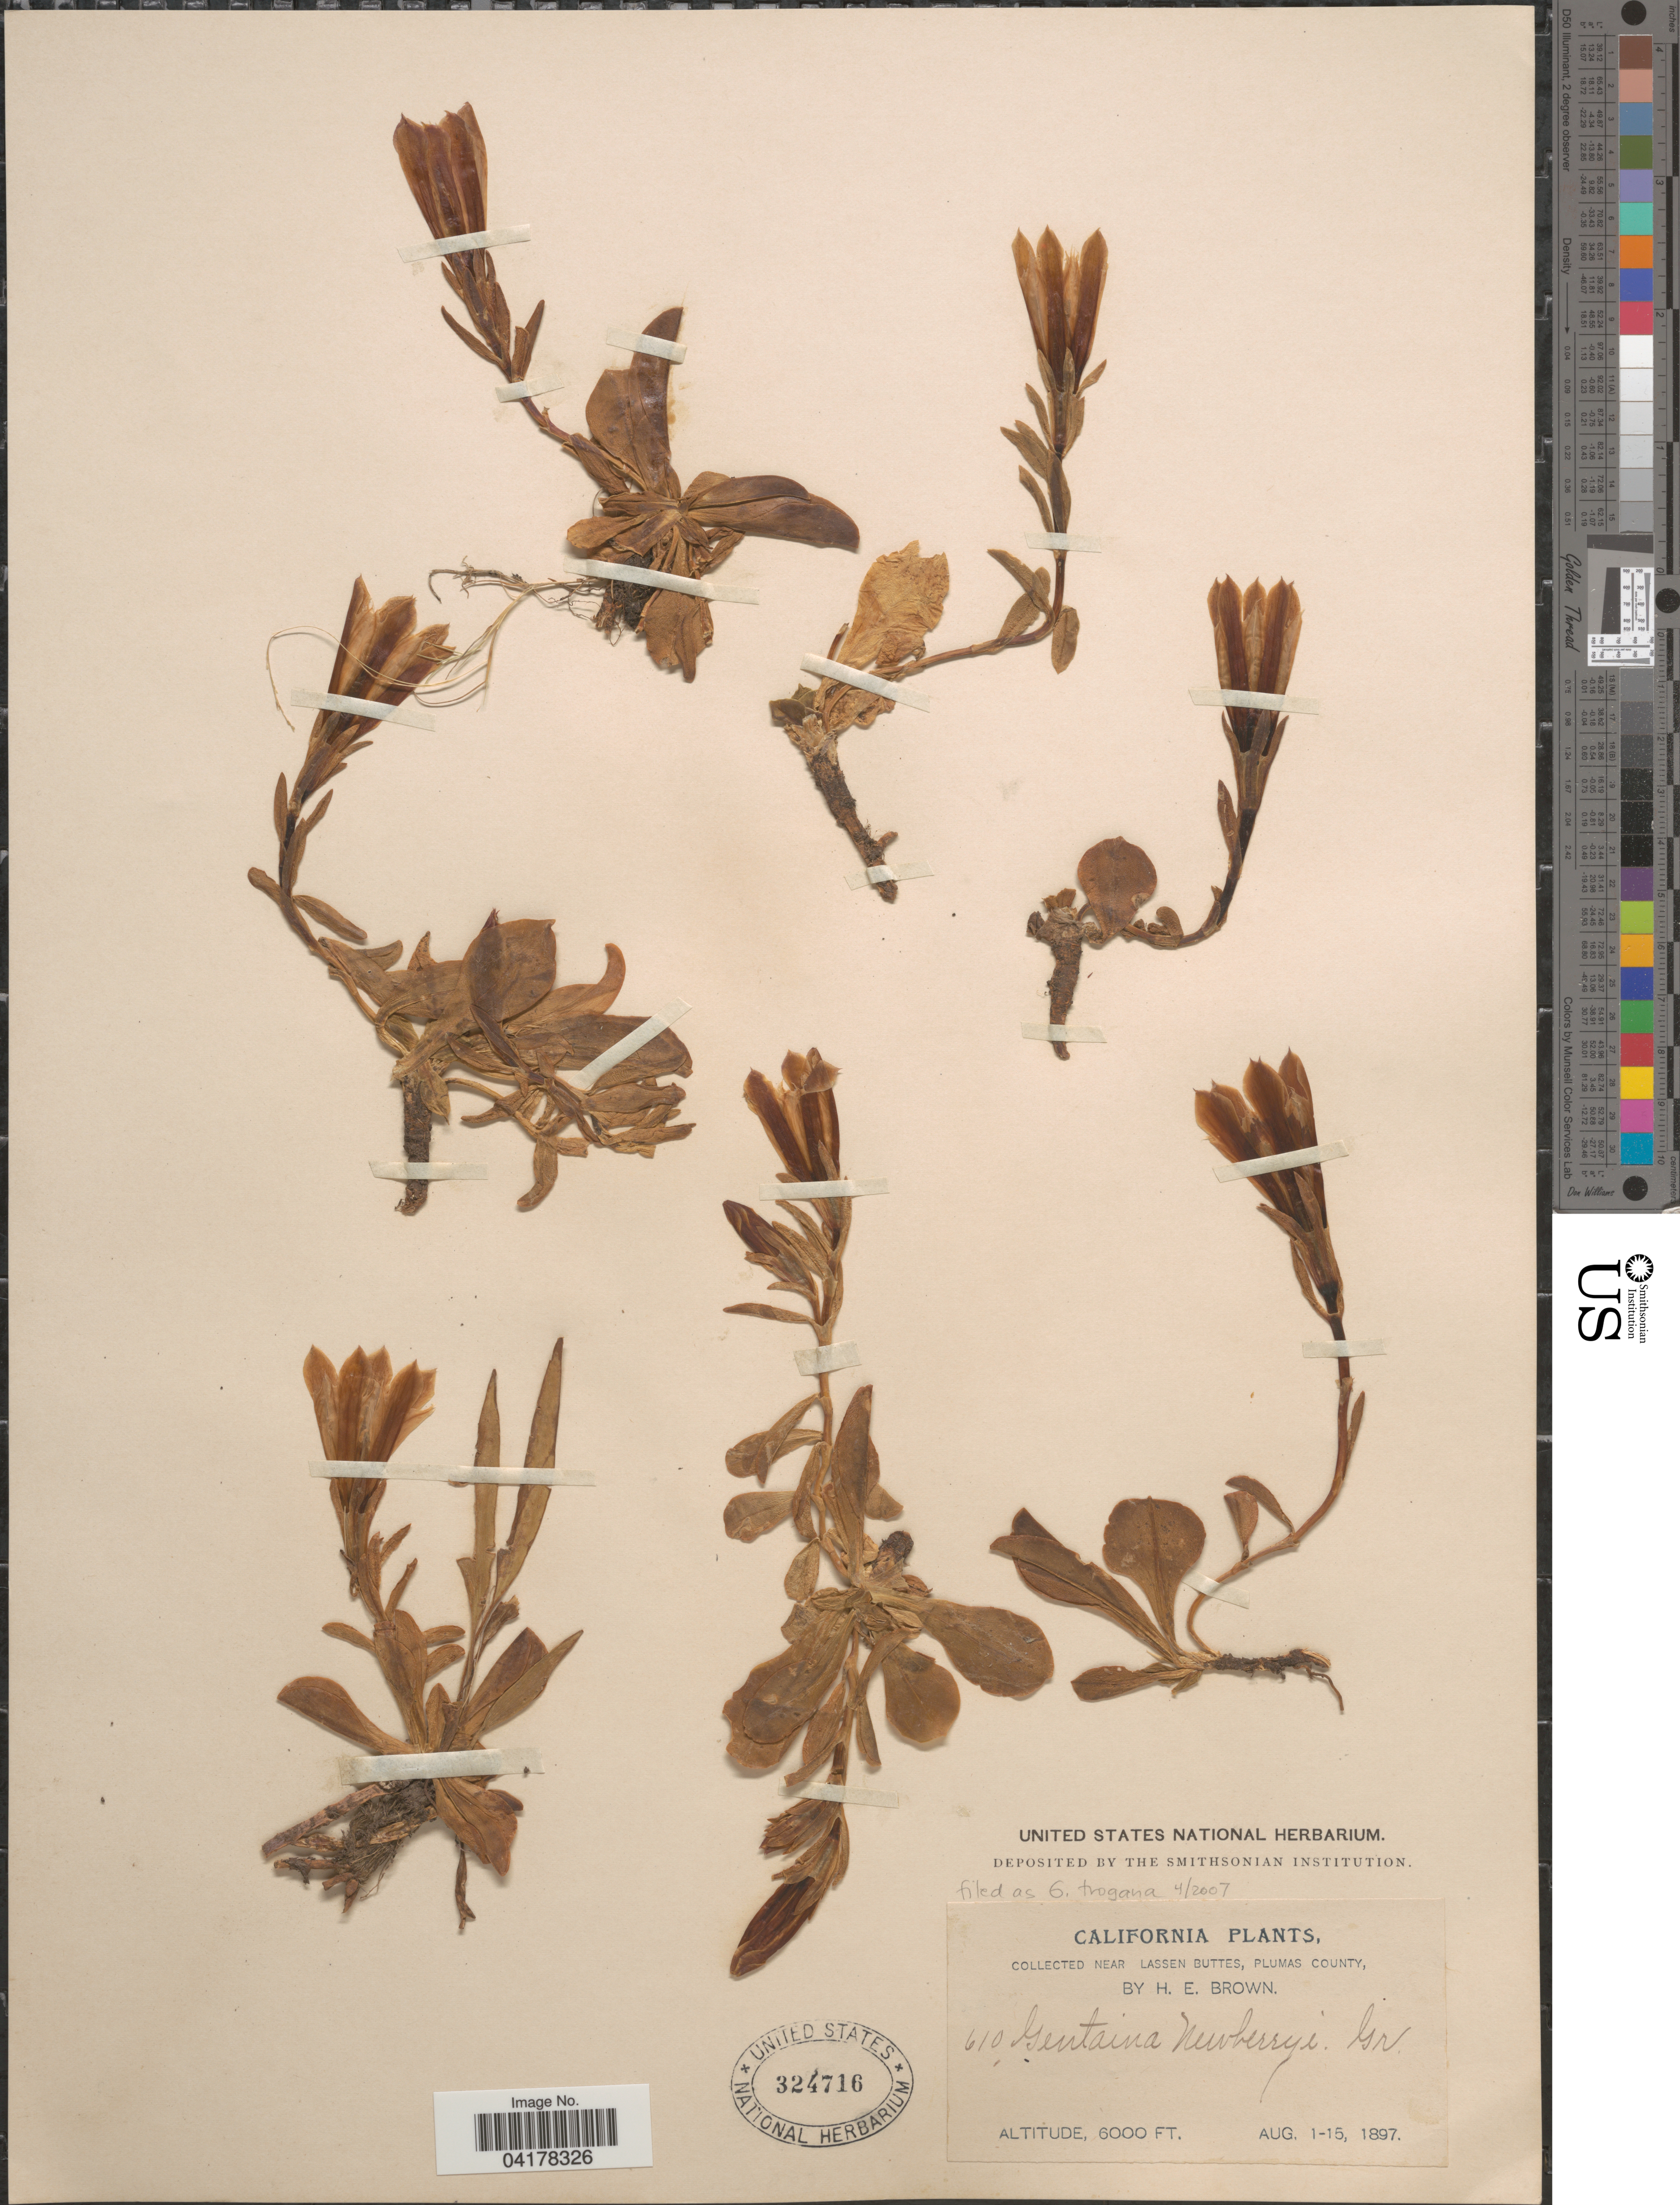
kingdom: Plantae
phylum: Tracheophyta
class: Magnoliopsida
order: Gentianales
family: Gentianaceae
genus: Gentiana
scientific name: Gentiana newberryi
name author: A. Gray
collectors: H. E. Brown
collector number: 610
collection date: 1897-08-01/1897-08-15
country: United States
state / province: California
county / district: Plumas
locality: Near Lassen Buttes, Plumas County.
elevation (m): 1829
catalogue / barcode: US 324716